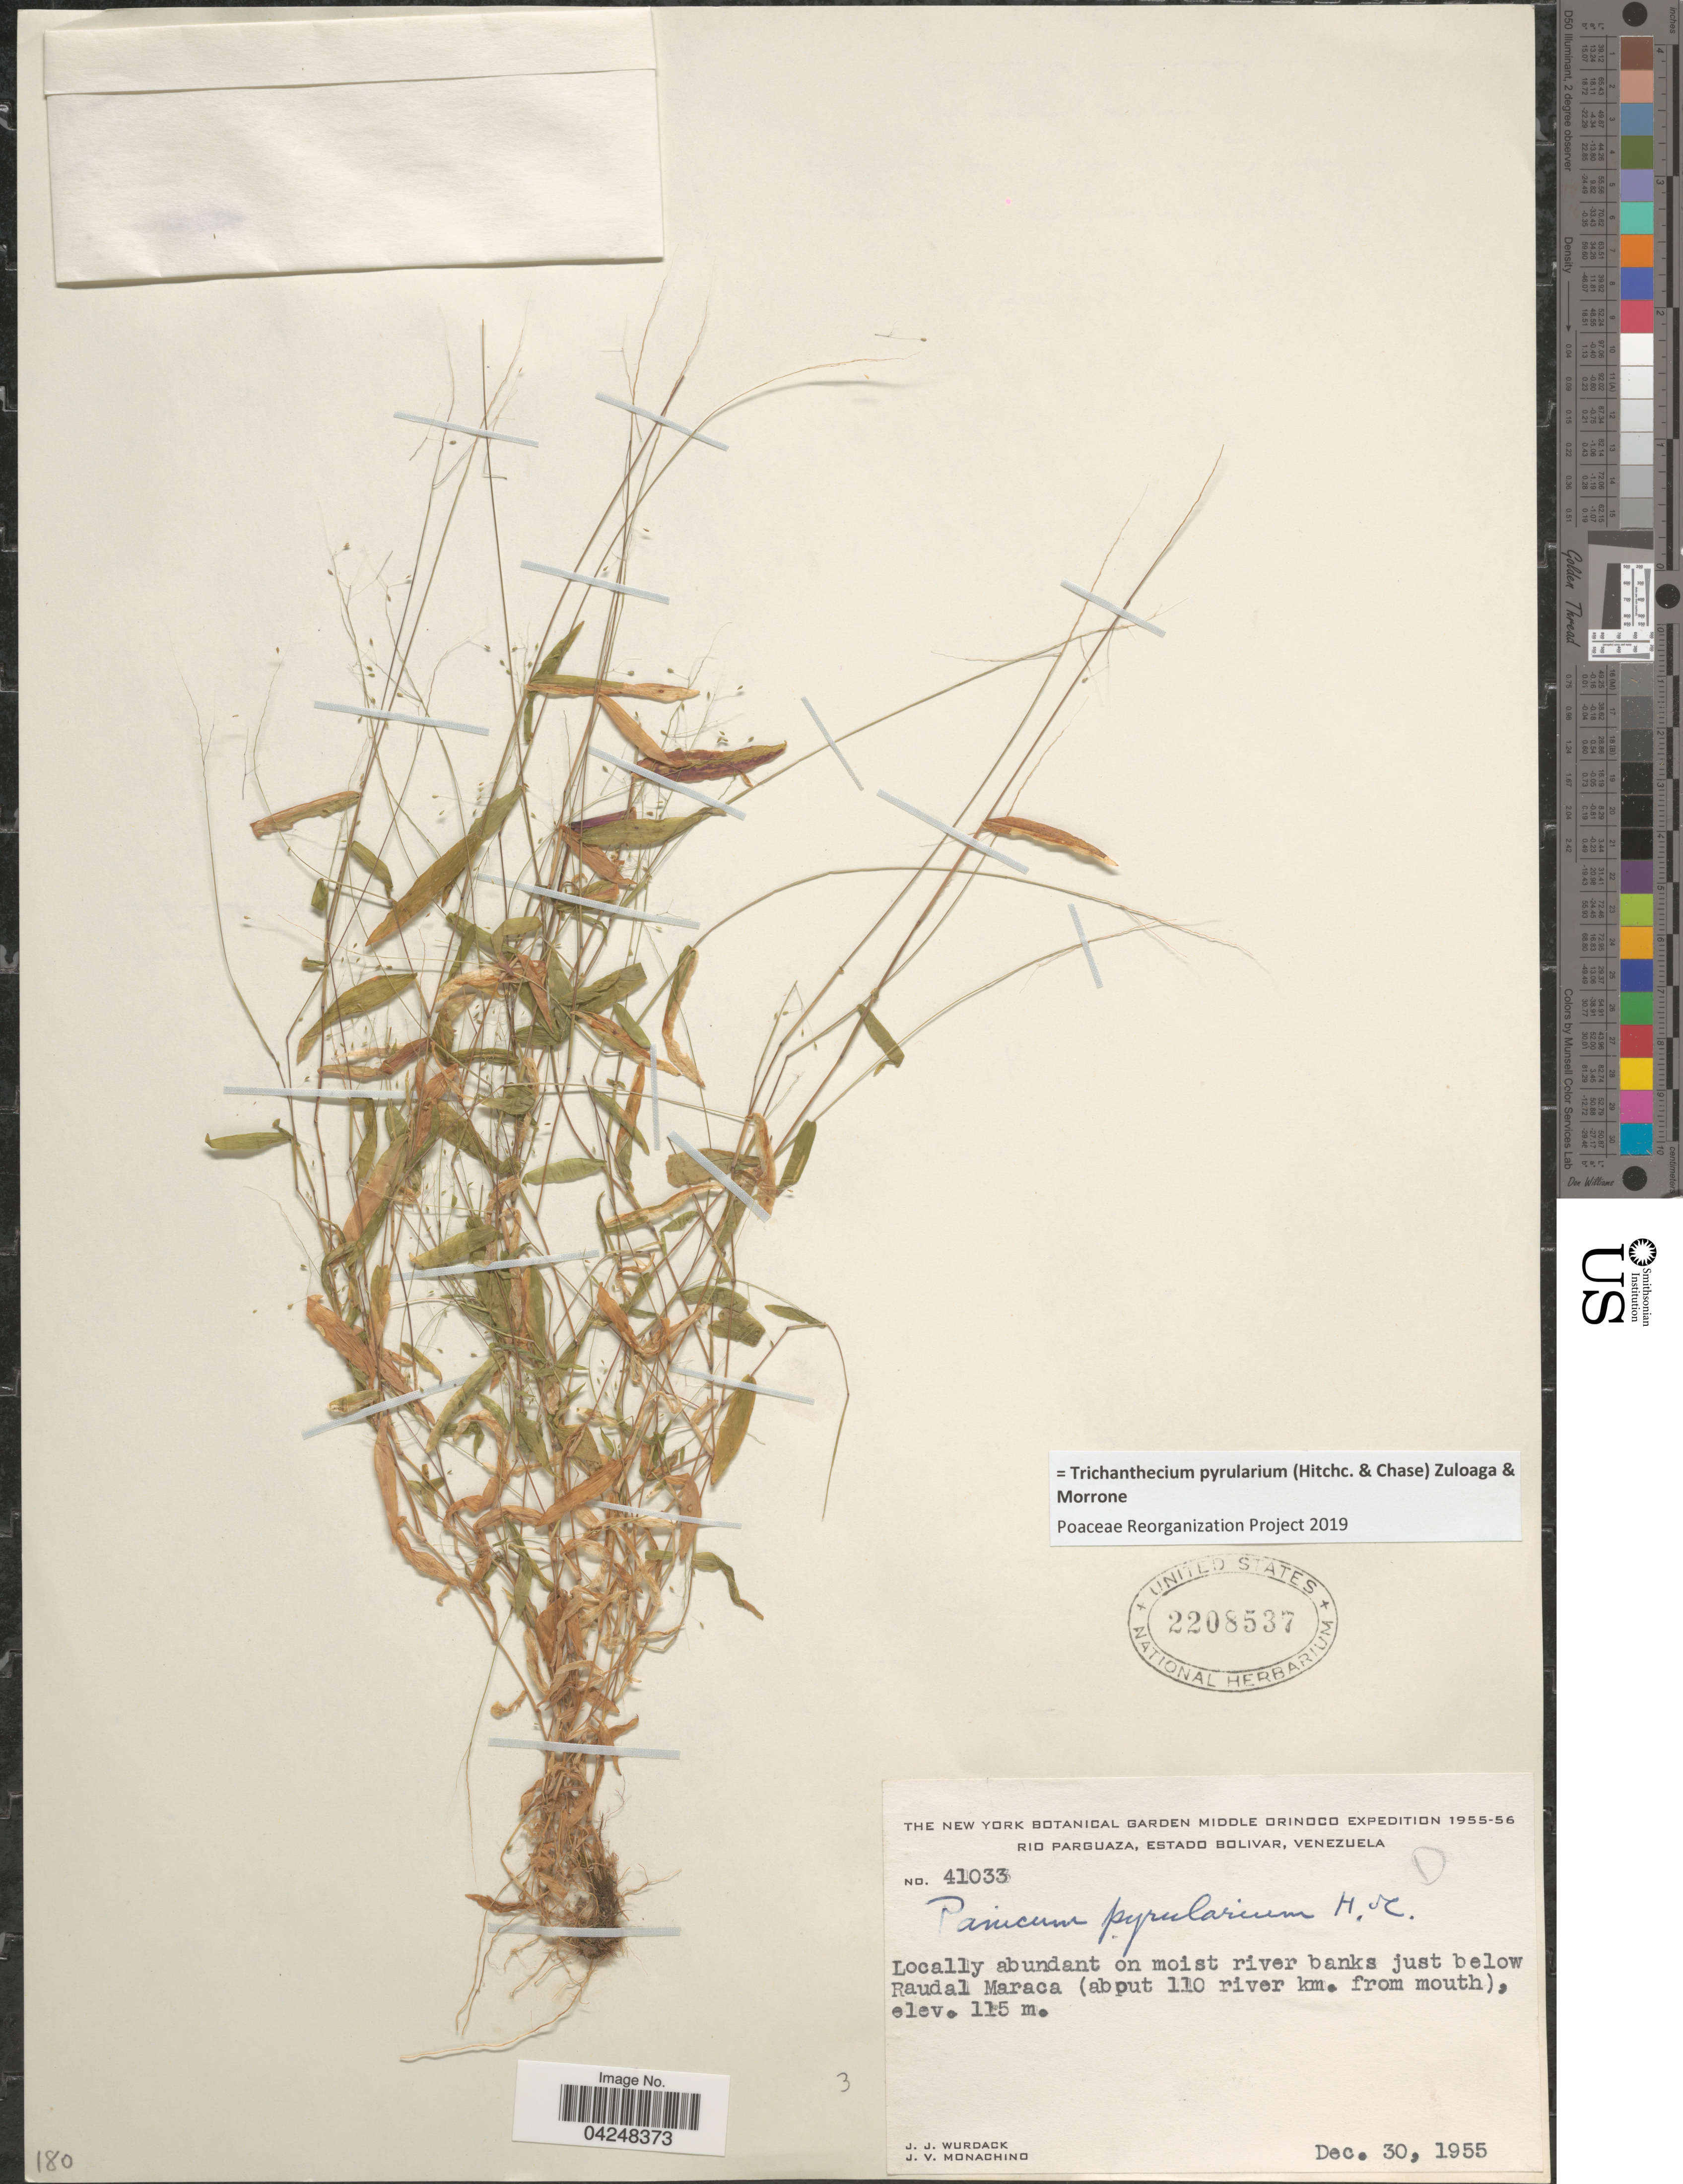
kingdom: Plantae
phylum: Tracheophyta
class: Liliopsida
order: Poales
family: Poaceae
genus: Trichanthecium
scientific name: Trichanthecium pyrularium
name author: (Hitchc. & Chase) Zuloaga & Morrone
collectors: J. J. Wurdack & J. V. Monachino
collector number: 41033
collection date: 1955-12-30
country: Venezuela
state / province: Bolivar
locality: The New York Botanical Garden Middle Orinoco Expedition 1955-56. Rio Parguaza. Locally abundant on moist river banks just below Raudal Maraca (about 110 river km. from mouth).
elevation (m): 115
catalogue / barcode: US 2208537